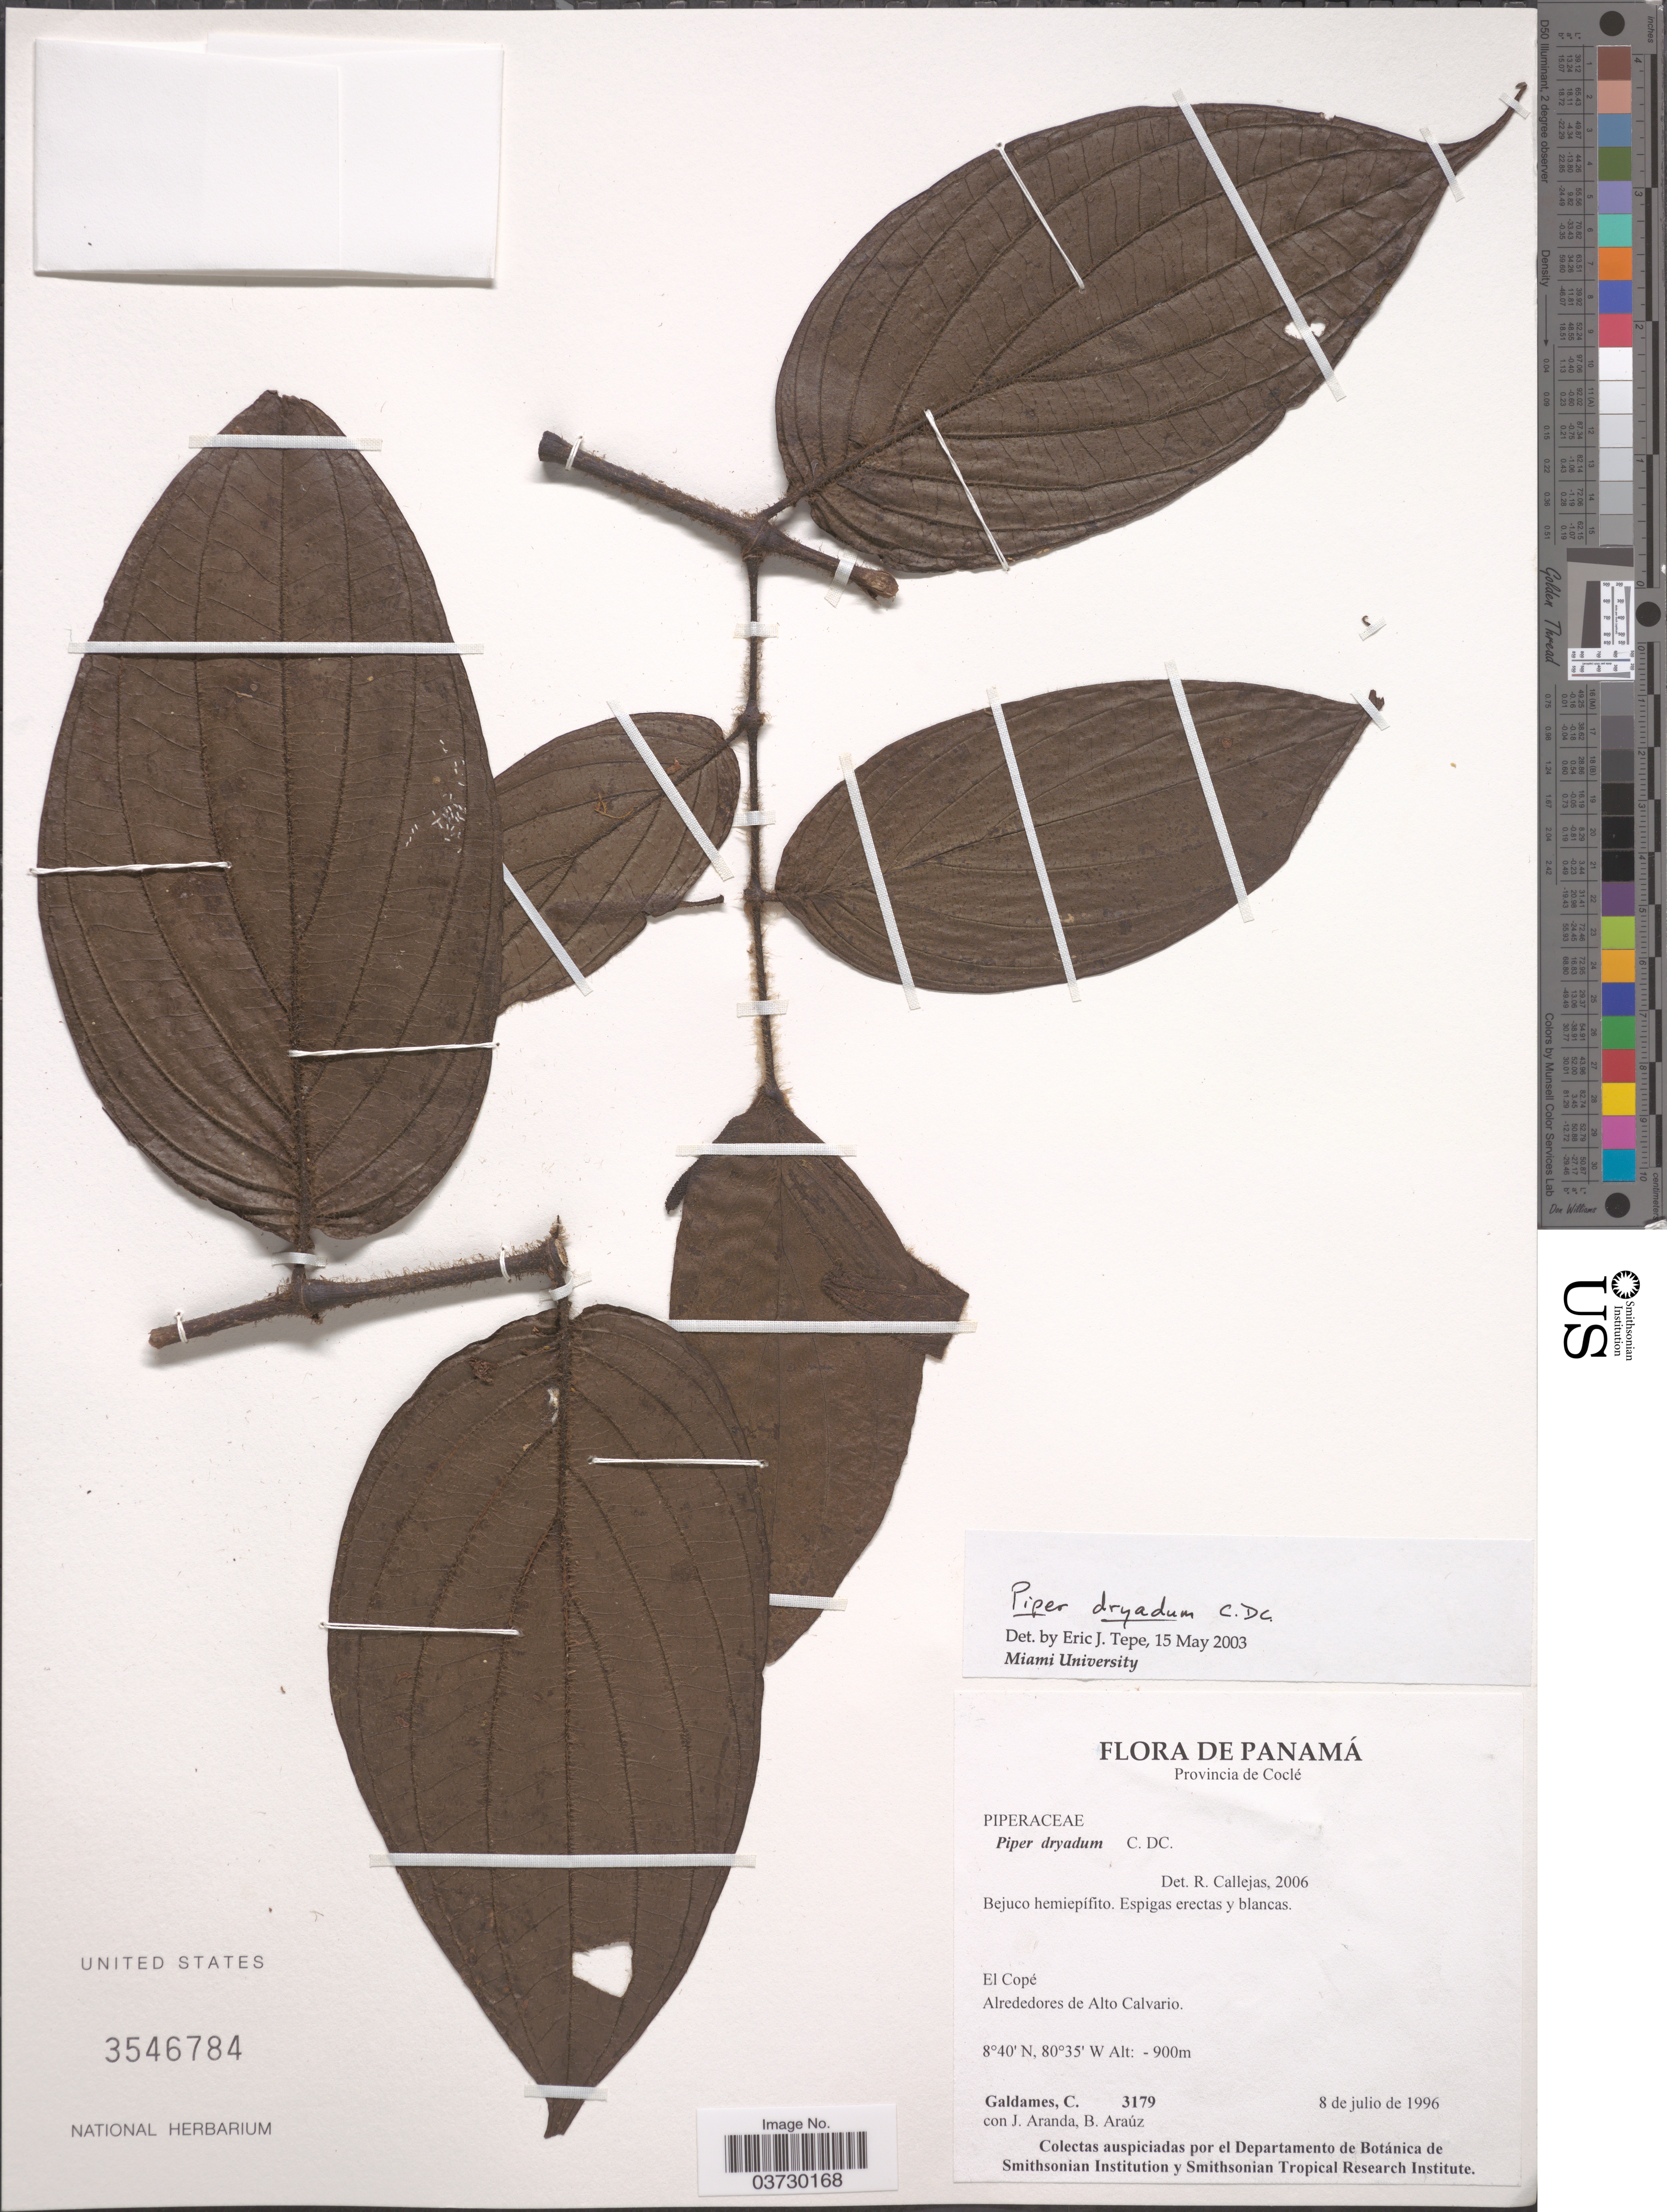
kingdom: Plantae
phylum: Tracheophyta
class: Magnoliopsida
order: Piperales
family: Piperaceae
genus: Piper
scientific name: Piper dryadum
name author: C. DC.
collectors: C. Galdames, J. Aranda & B. Araúz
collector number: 3179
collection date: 1996-07-08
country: Panama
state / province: Cocle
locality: El Copé. Alrededores de Alto Calvario.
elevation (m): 900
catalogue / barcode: US 3546784